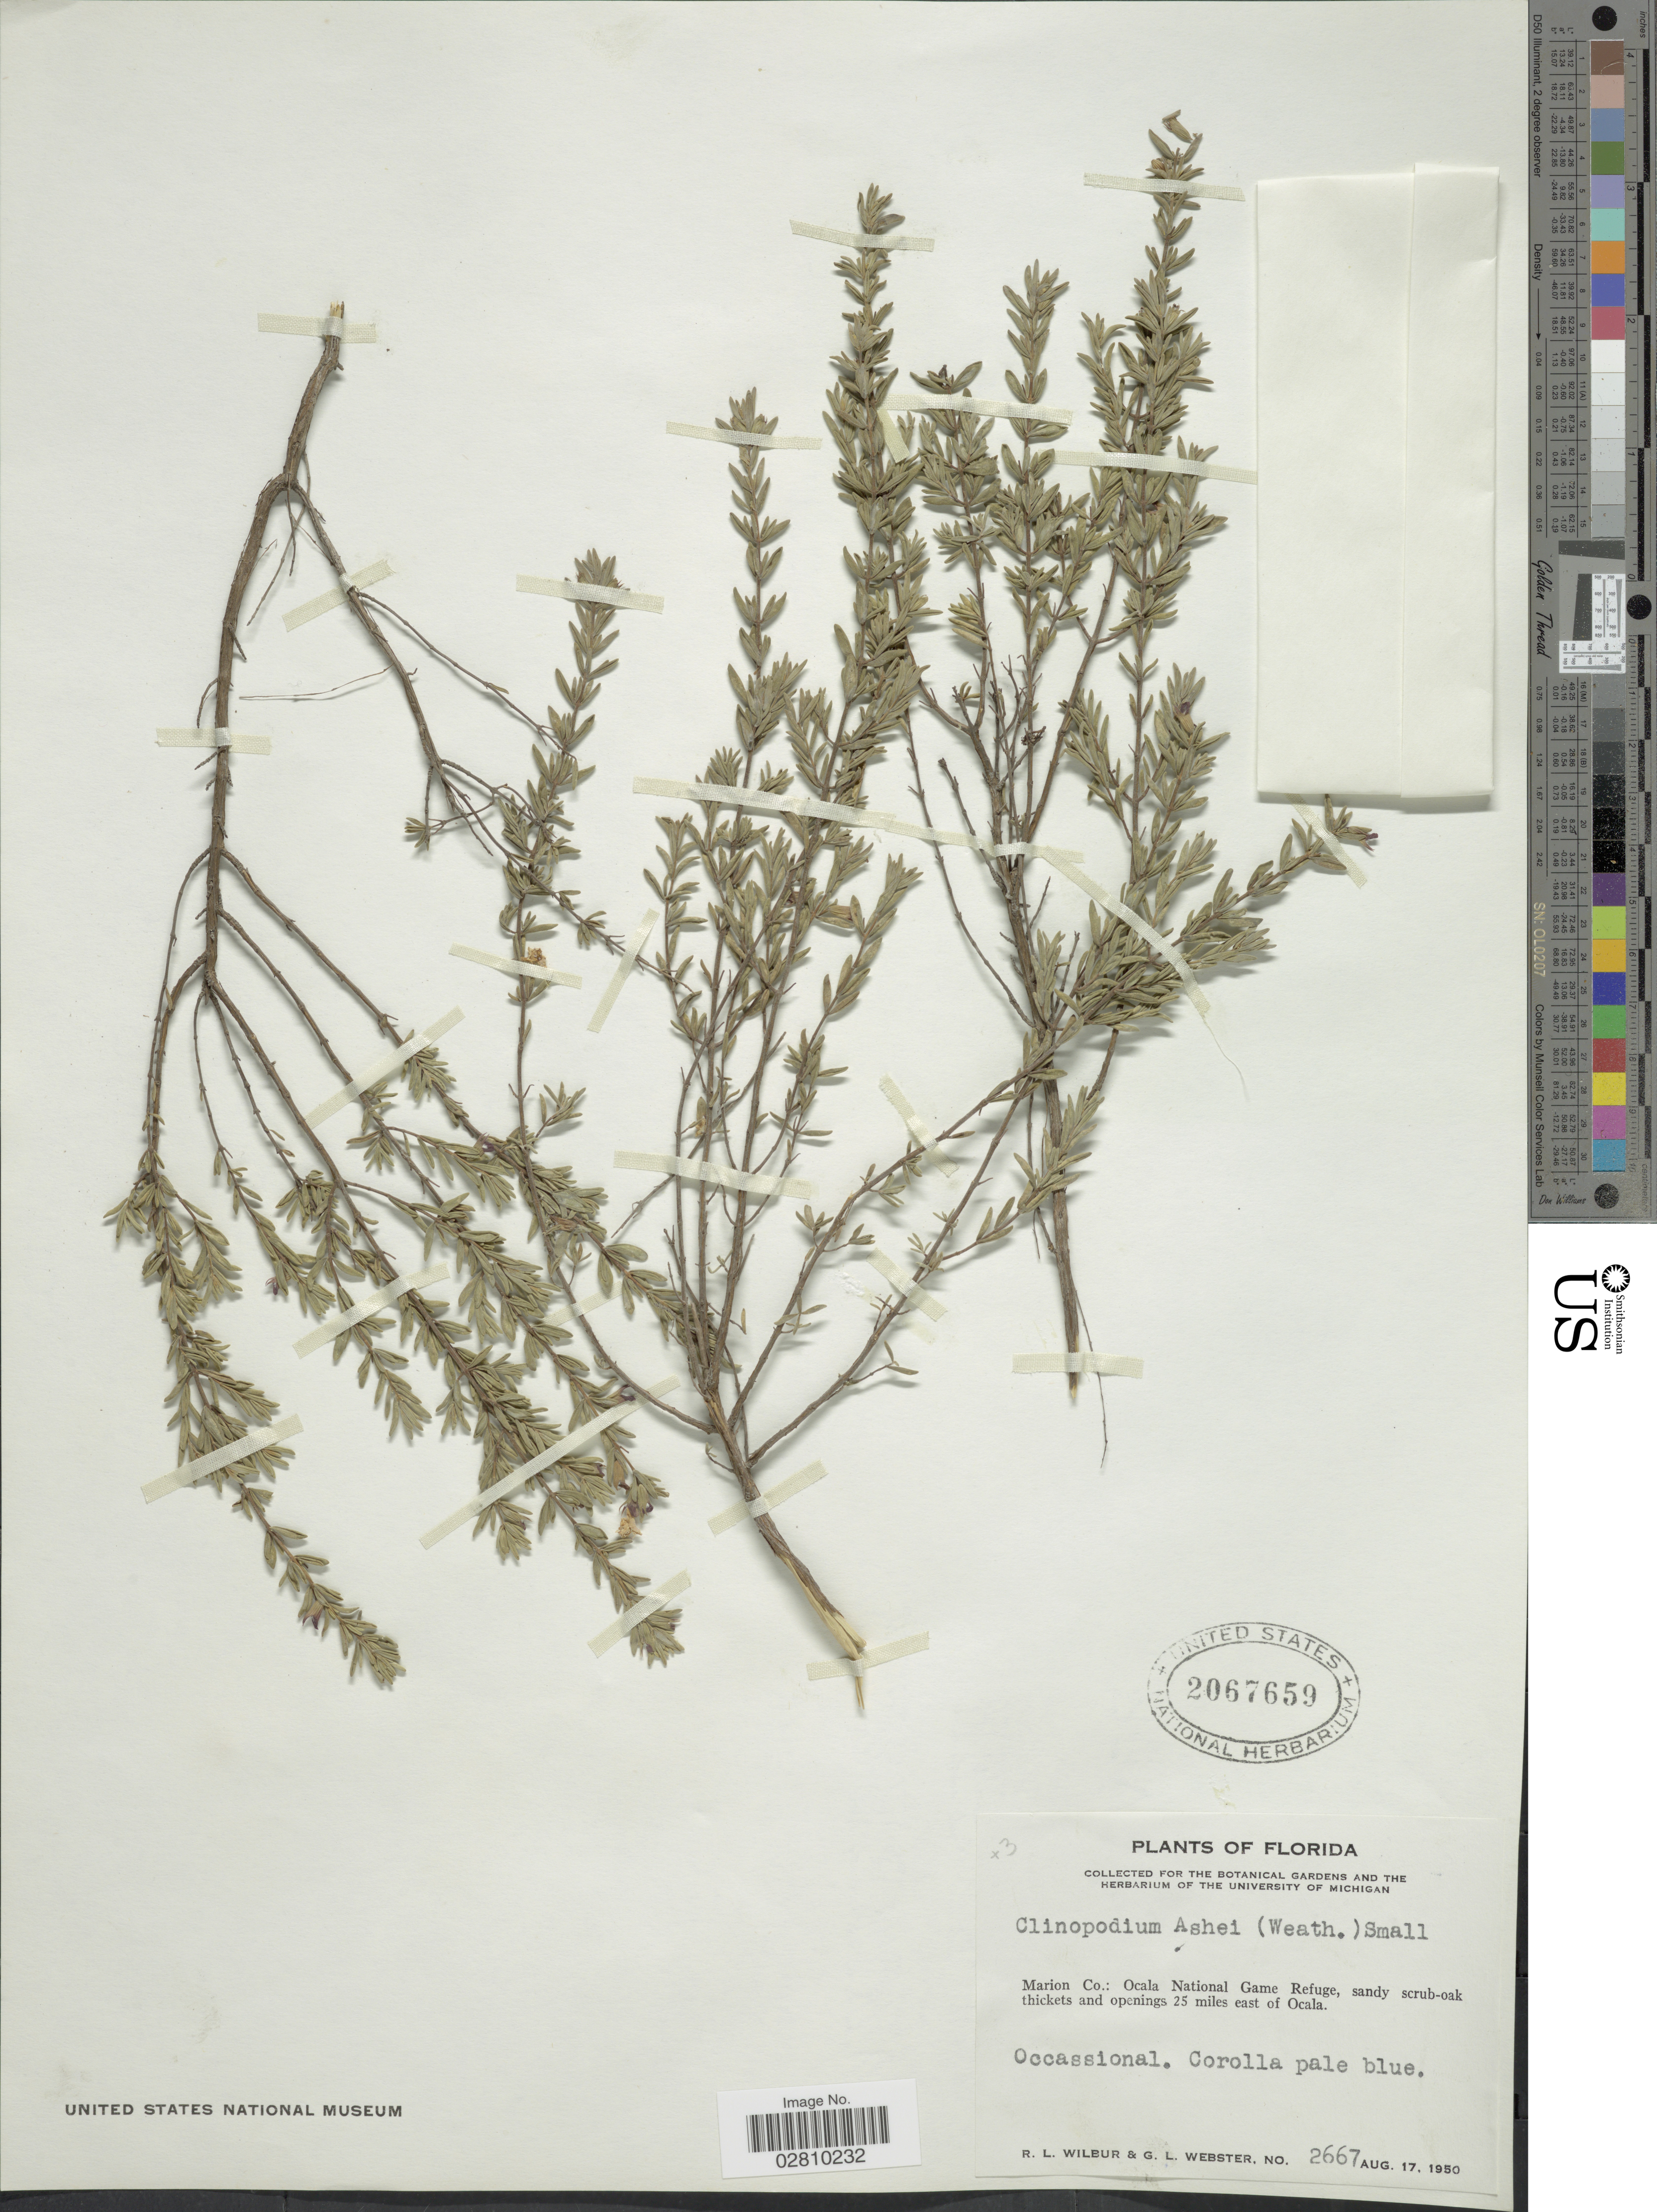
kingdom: Plantae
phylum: Tracheophyta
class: Magnoliopsida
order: Lamiales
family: Lamiaceae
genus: Clinopodium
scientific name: Clinopodium ashei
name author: (Weath.) Small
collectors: R. L. Wilbur & G. L. Webster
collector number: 2667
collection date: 1950-08-17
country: United States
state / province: Florida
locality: Marion Co.: Ocala National Game Refuge, sandy scrub-oak thickets and openings 25 miles east of Ocala.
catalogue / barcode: US 2067659